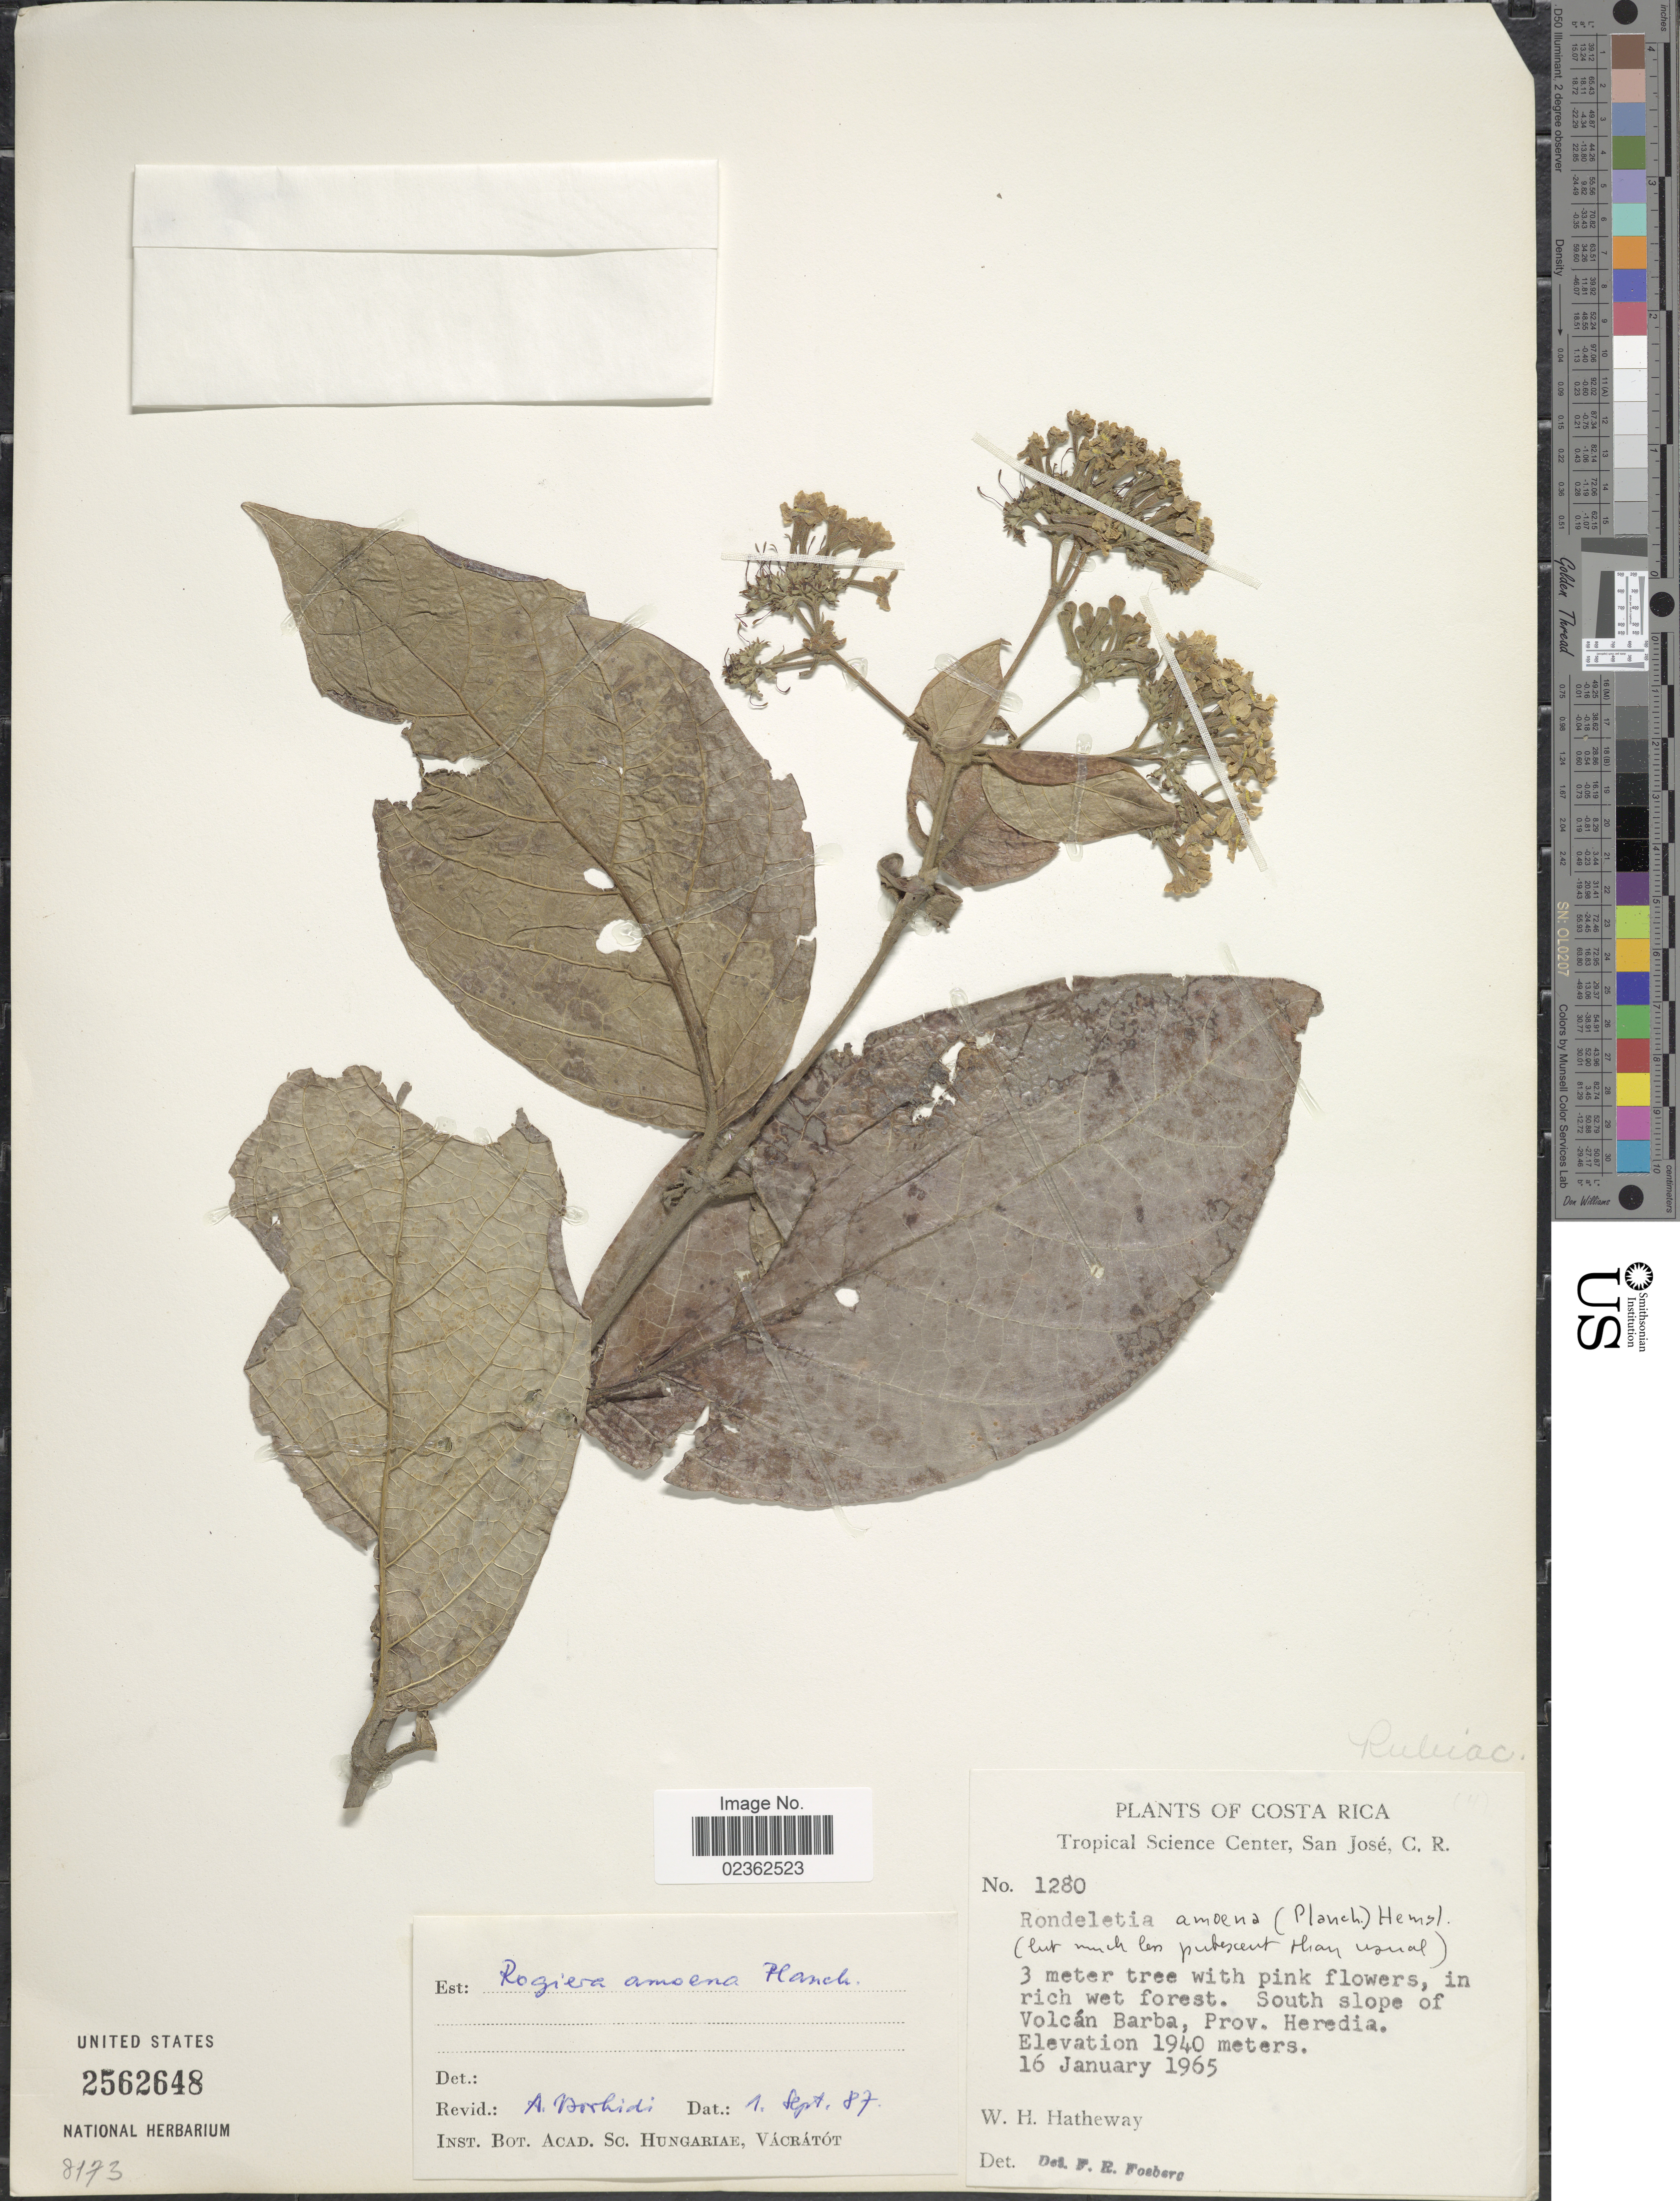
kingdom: Plantae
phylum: Tracheophyta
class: Magnoliopsida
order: Gentianales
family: Rubiaceae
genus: Rogiera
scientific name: Rogiera amoena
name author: Planch.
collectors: W. H. Hatheway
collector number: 1280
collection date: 1965-01-16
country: Costa Rica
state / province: Heredia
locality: South slope of Volcan Barba.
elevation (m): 1940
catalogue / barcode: US 2562648